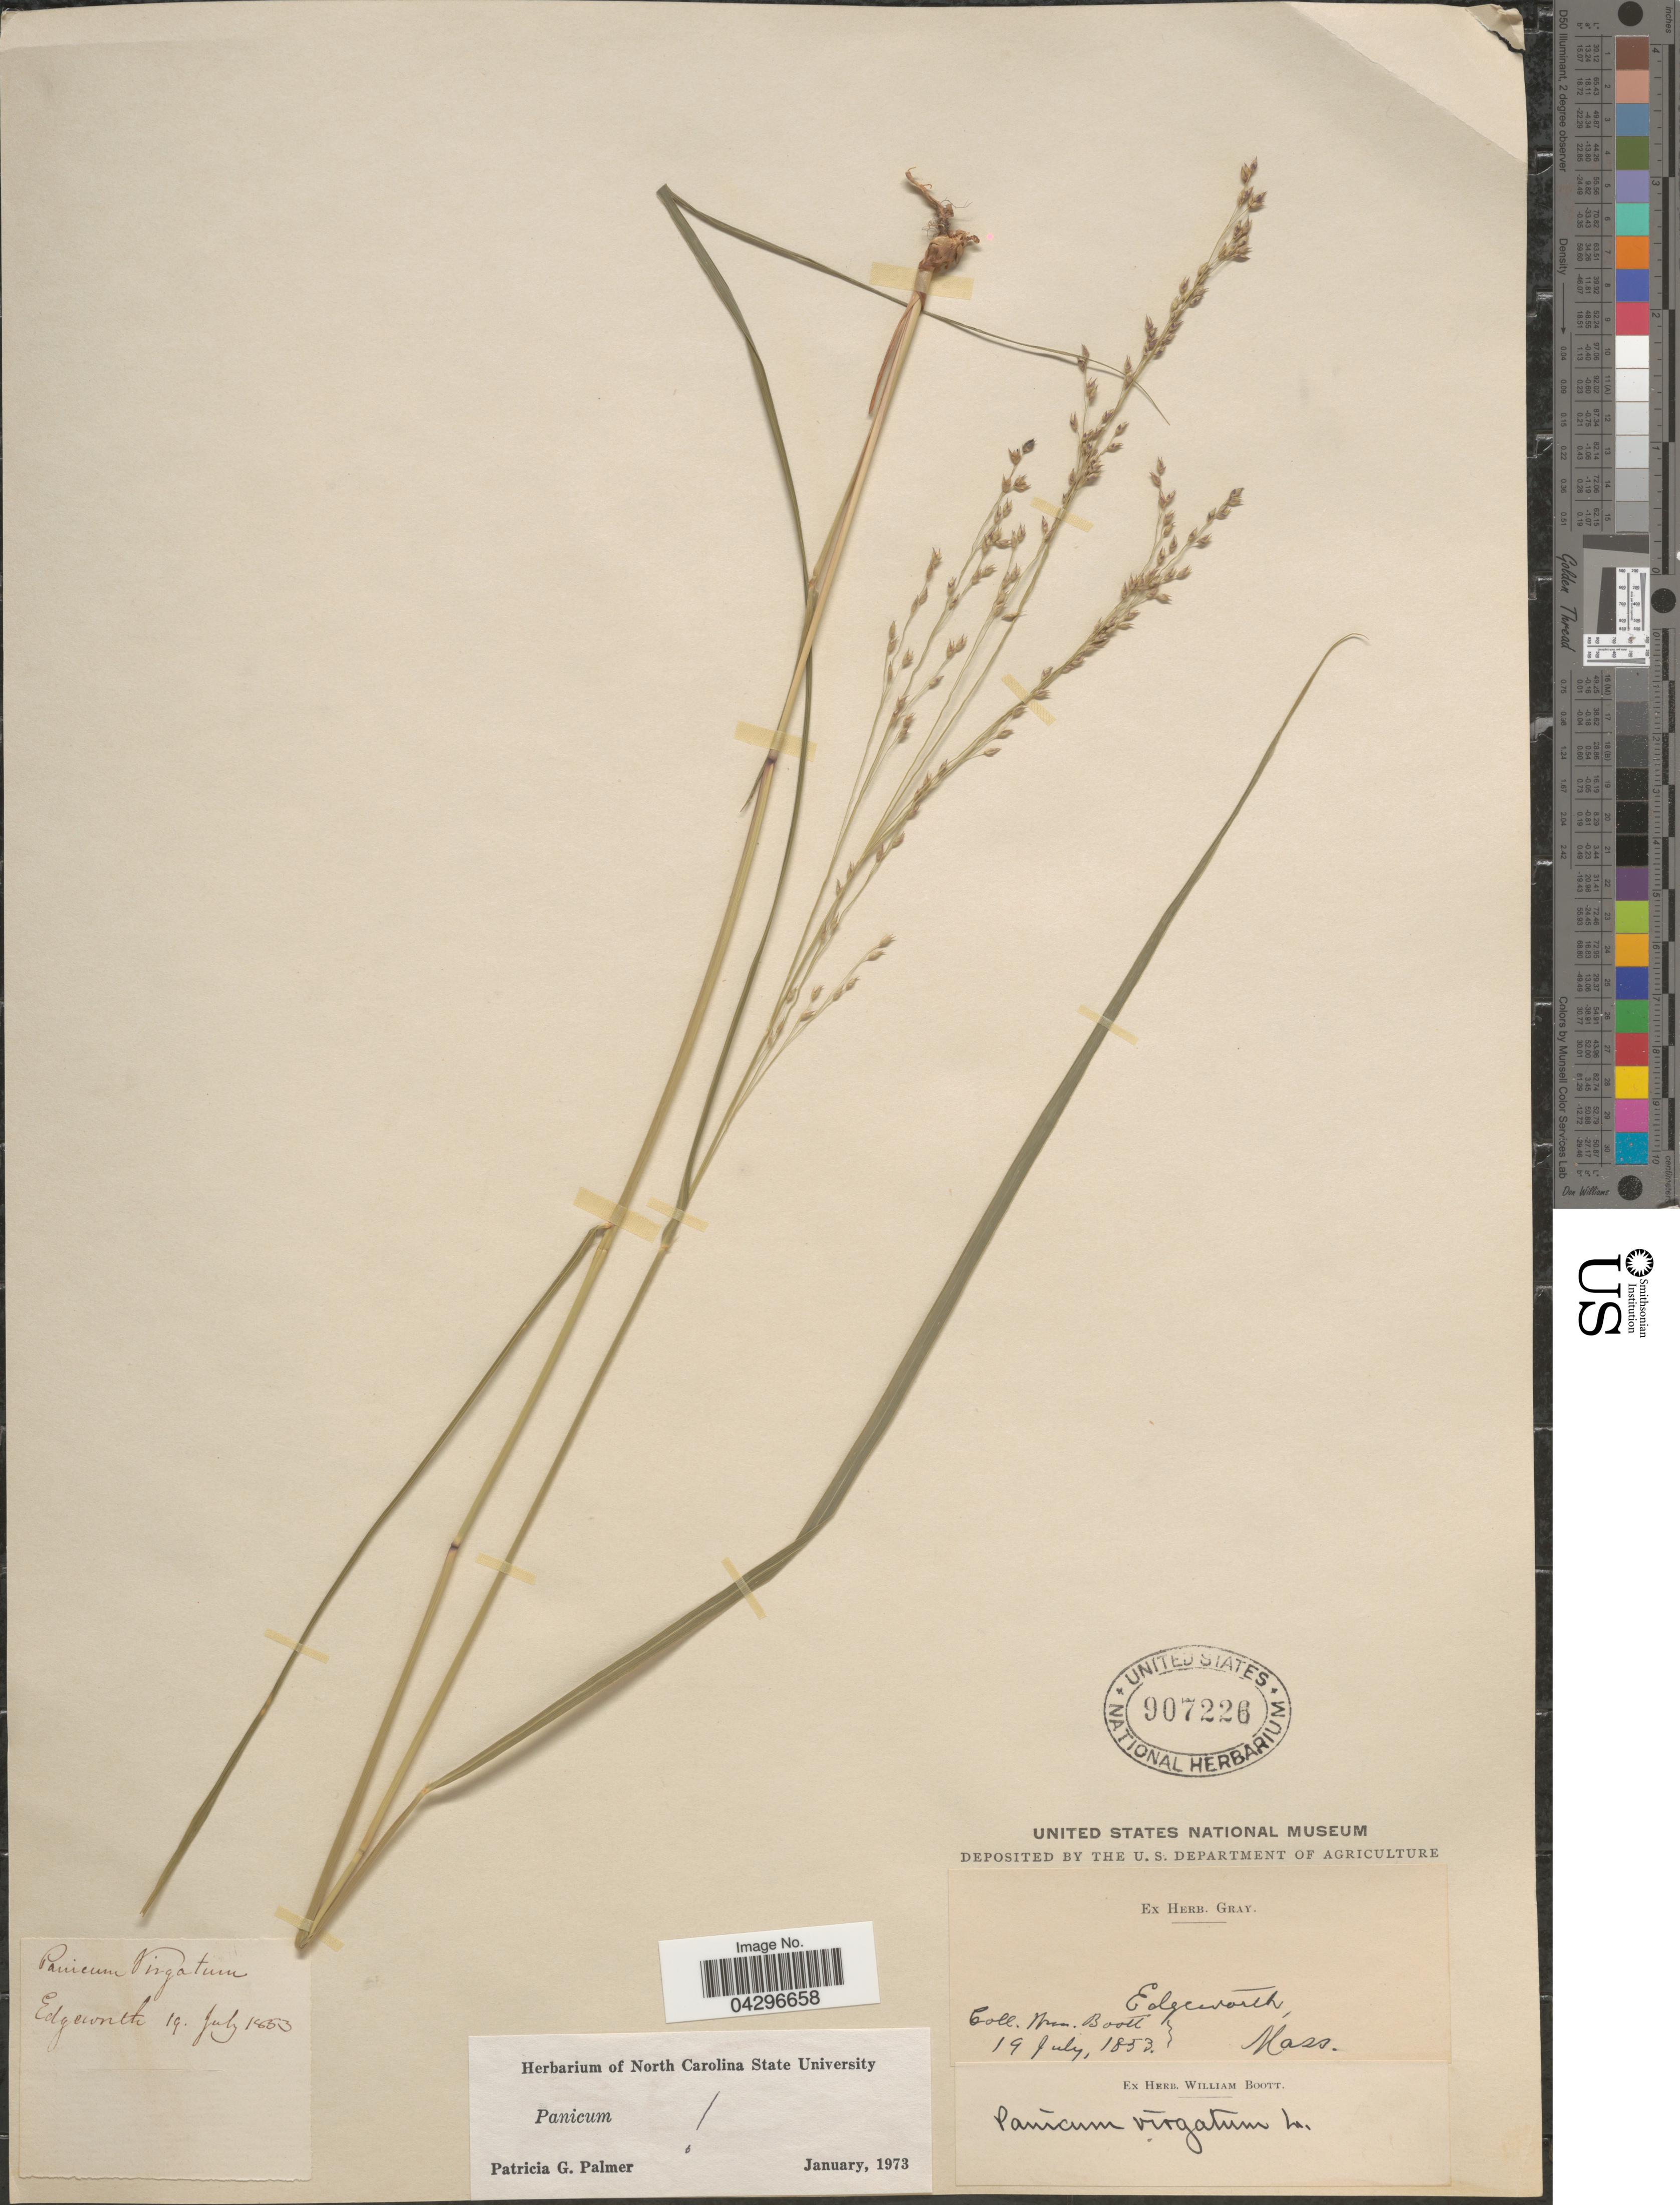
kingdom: Plantae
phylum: Tracheophyta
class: Liliopsida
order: Poales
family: Poaceae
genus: Panicum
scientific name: Panicum virgatum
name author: L.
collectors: W. Boott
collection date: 1853-07-19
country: United States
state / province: Massachusetts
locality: Edgeworth.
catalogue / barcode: US 907226